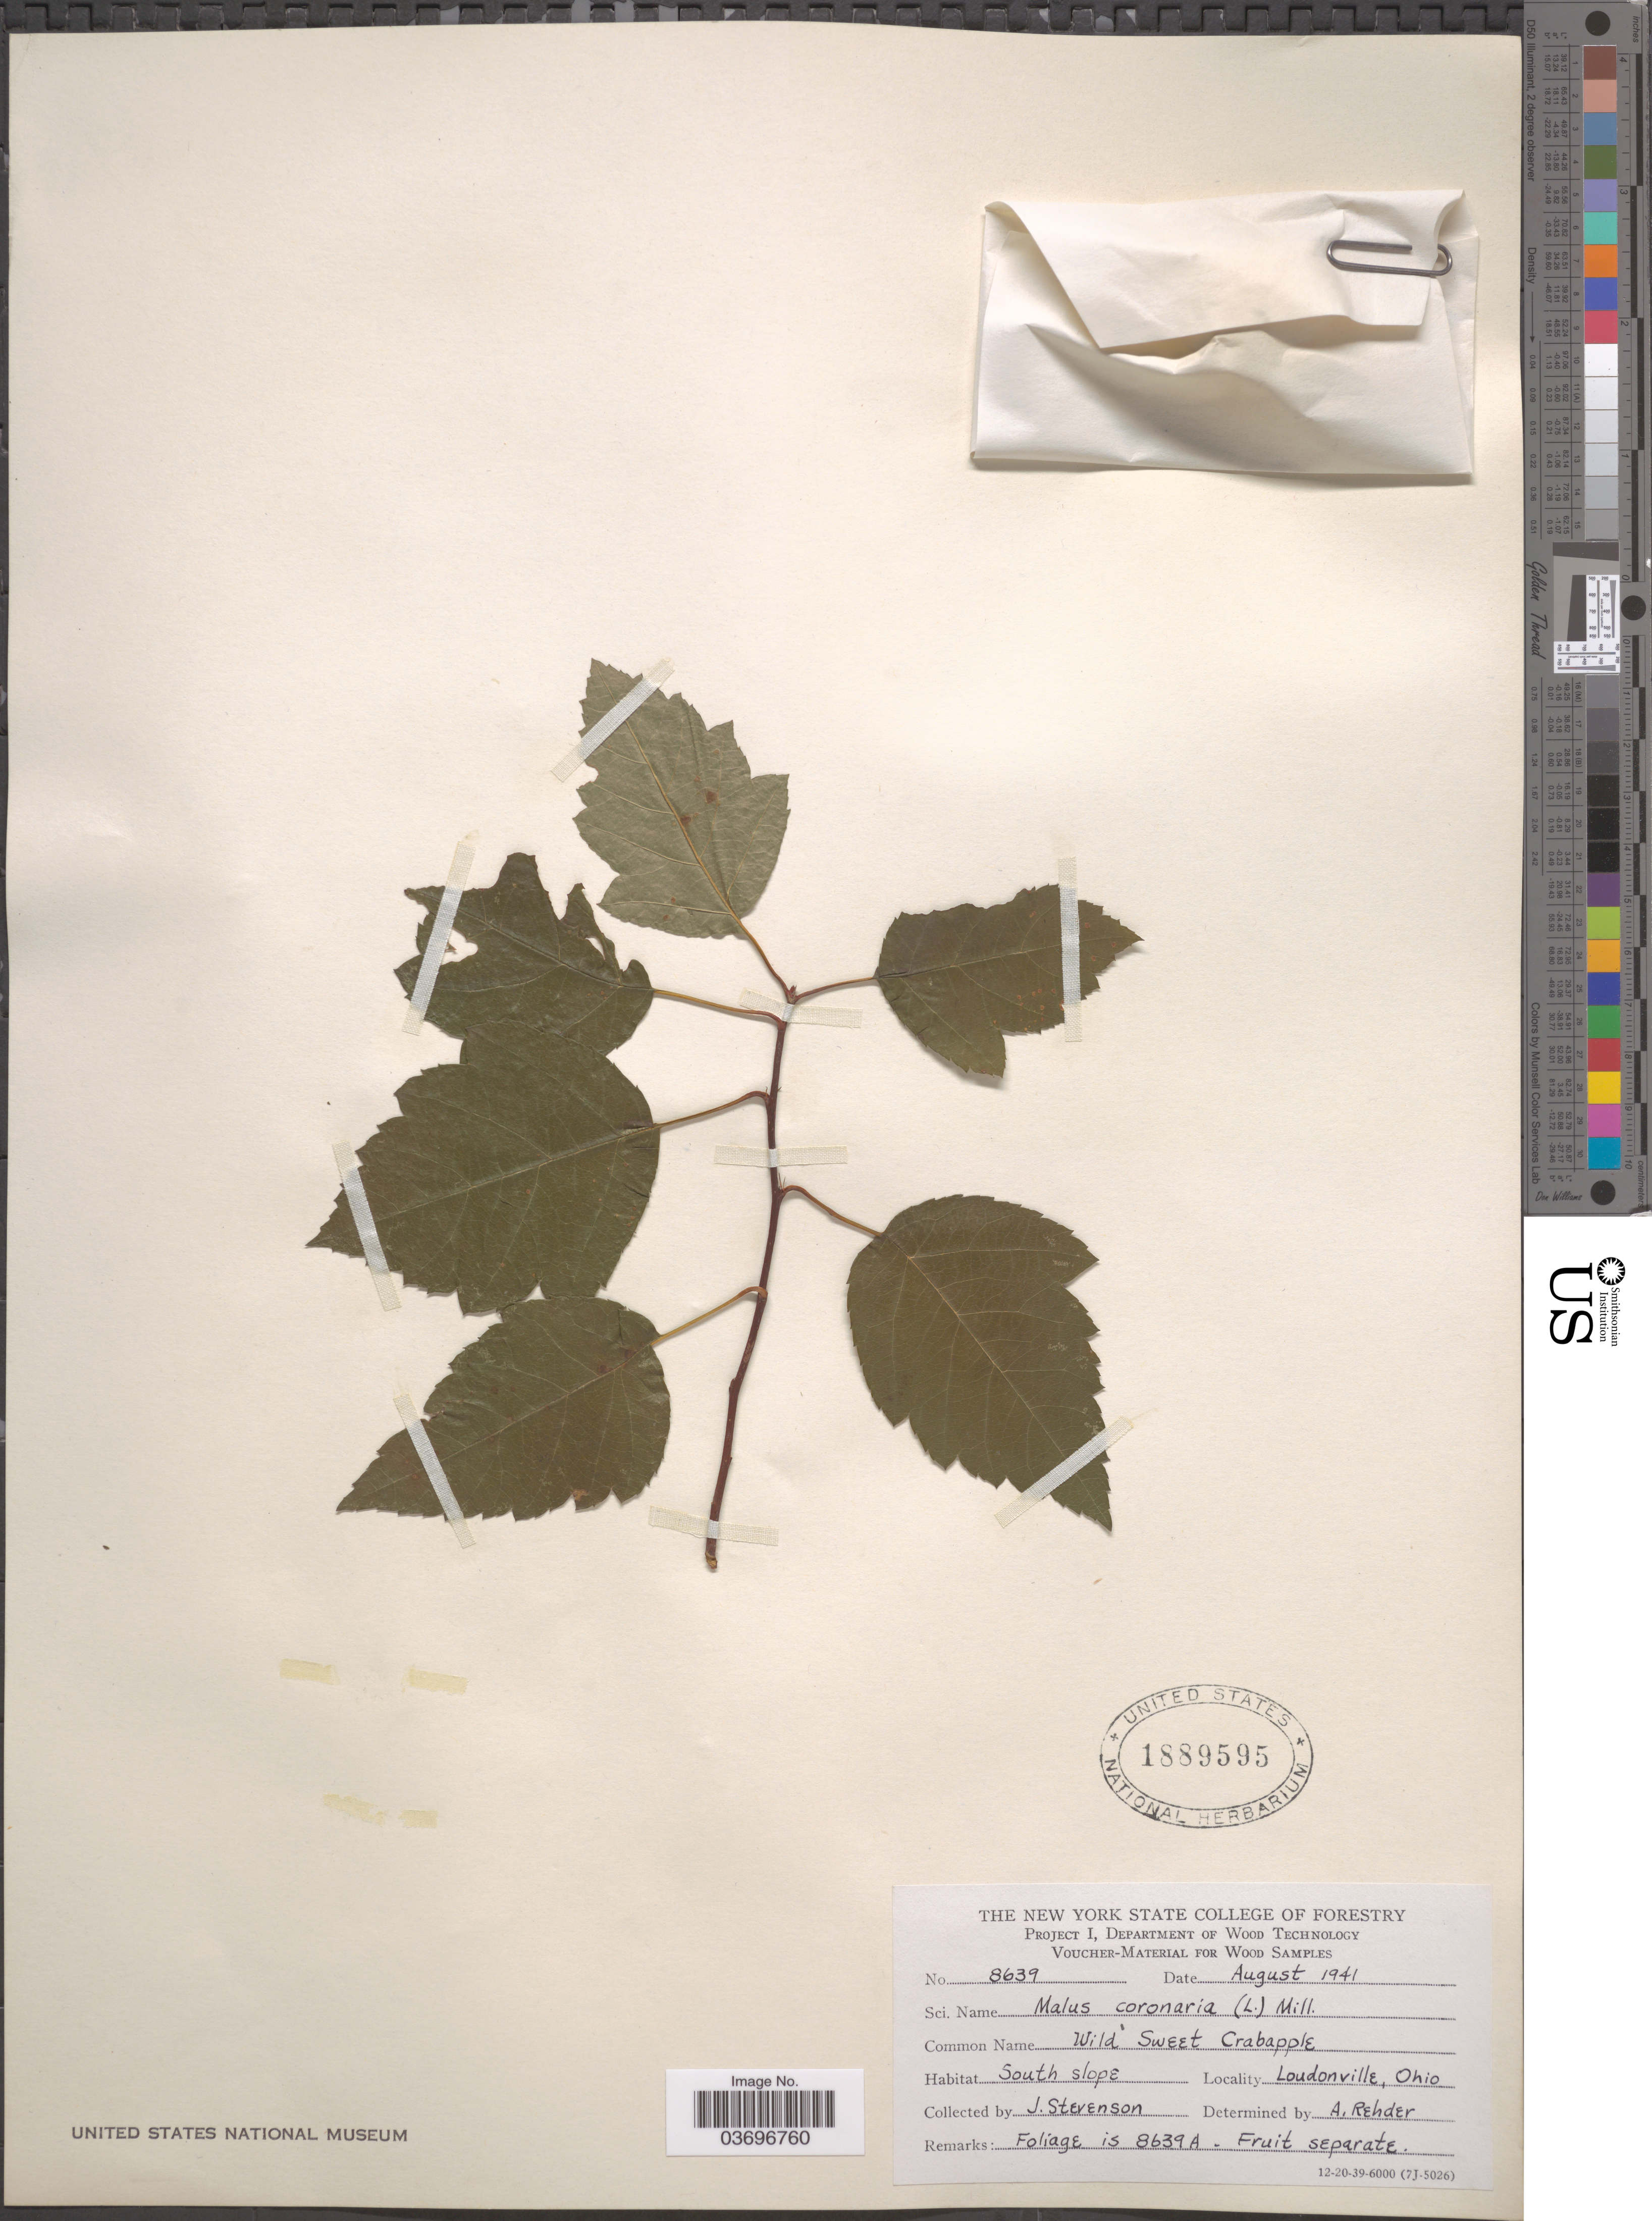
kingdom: Plantae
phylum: Tracheophyta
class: Magnoliopsida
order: Rosales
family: Rosaceae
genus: Malus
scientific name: Malus coronaria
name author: (L.) Mill.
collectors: A. Rehder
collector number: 8639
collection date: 1941-08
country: United States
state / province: Ohio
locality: South slope. Loudonville.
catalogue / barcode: US 1889595